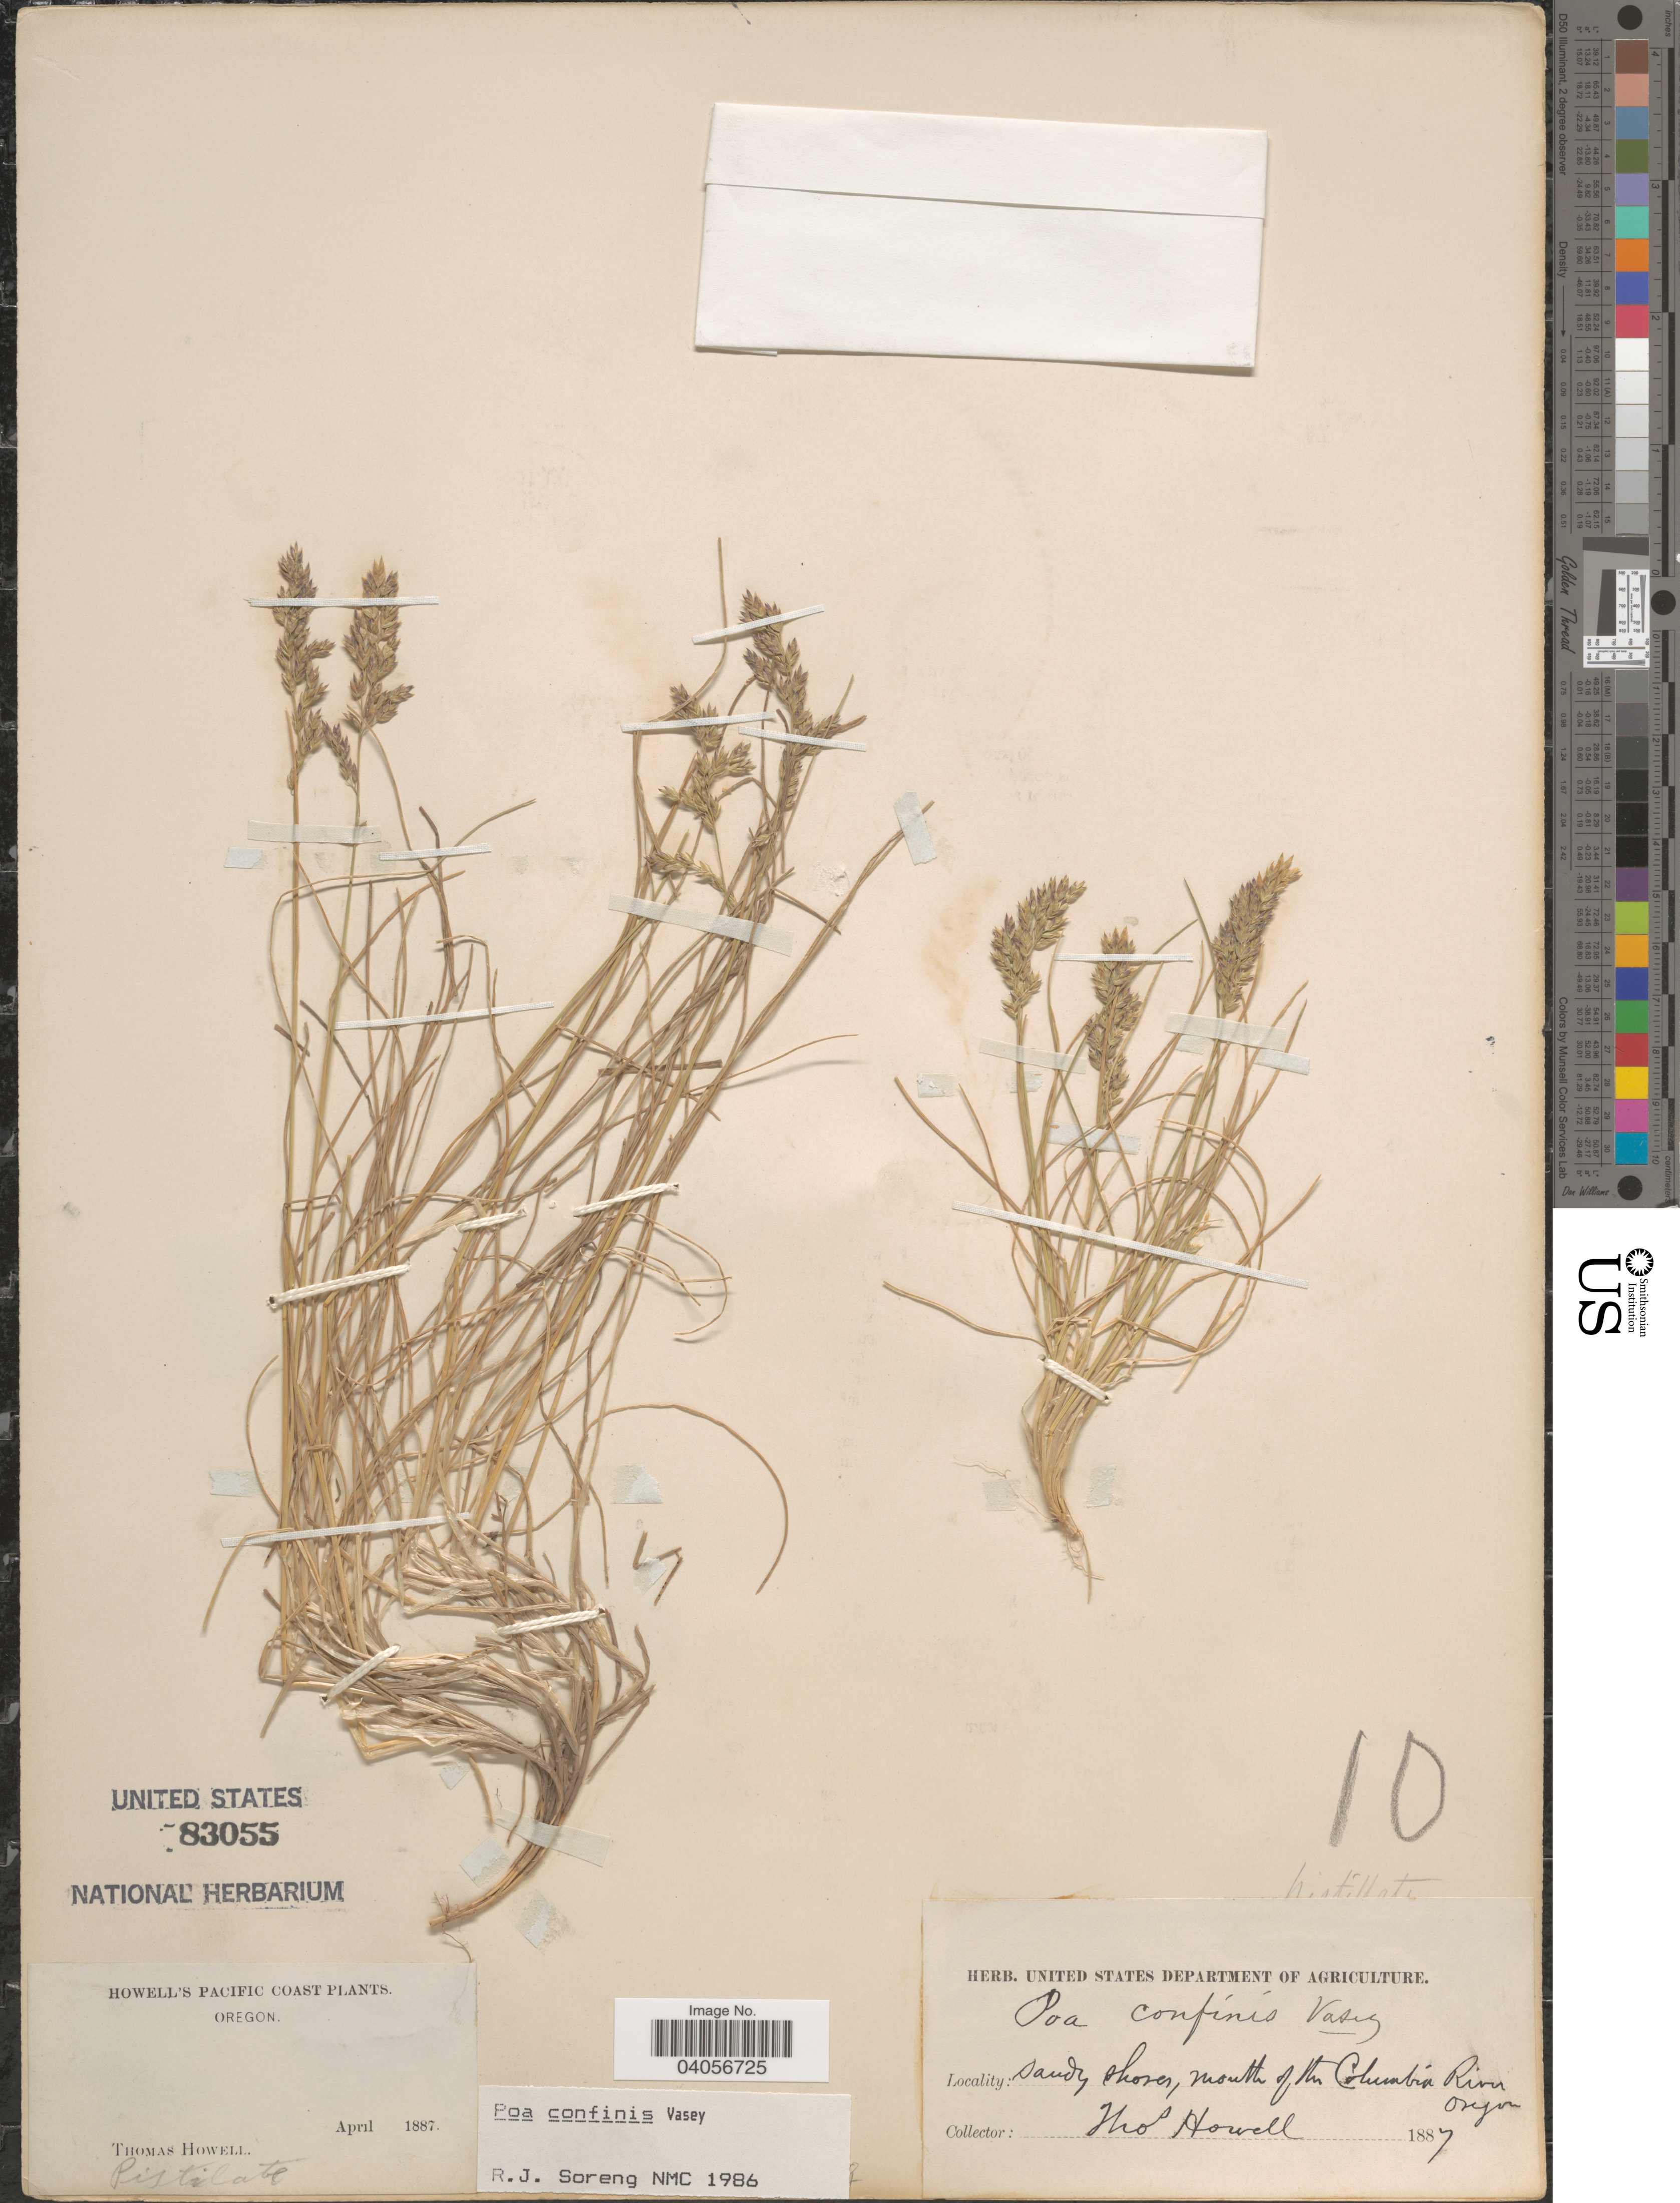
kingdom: Plantae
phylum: Tracheophyta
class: Liliopsida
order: Poales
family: Poaceae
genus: Poa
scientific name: Poa confinis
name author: Vasey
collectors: T. Howell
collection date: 1887-04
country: United States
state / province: Oregon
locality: Pacific Coast. Sandy shores, mouth of the Columbia River.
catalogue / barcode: US 83055